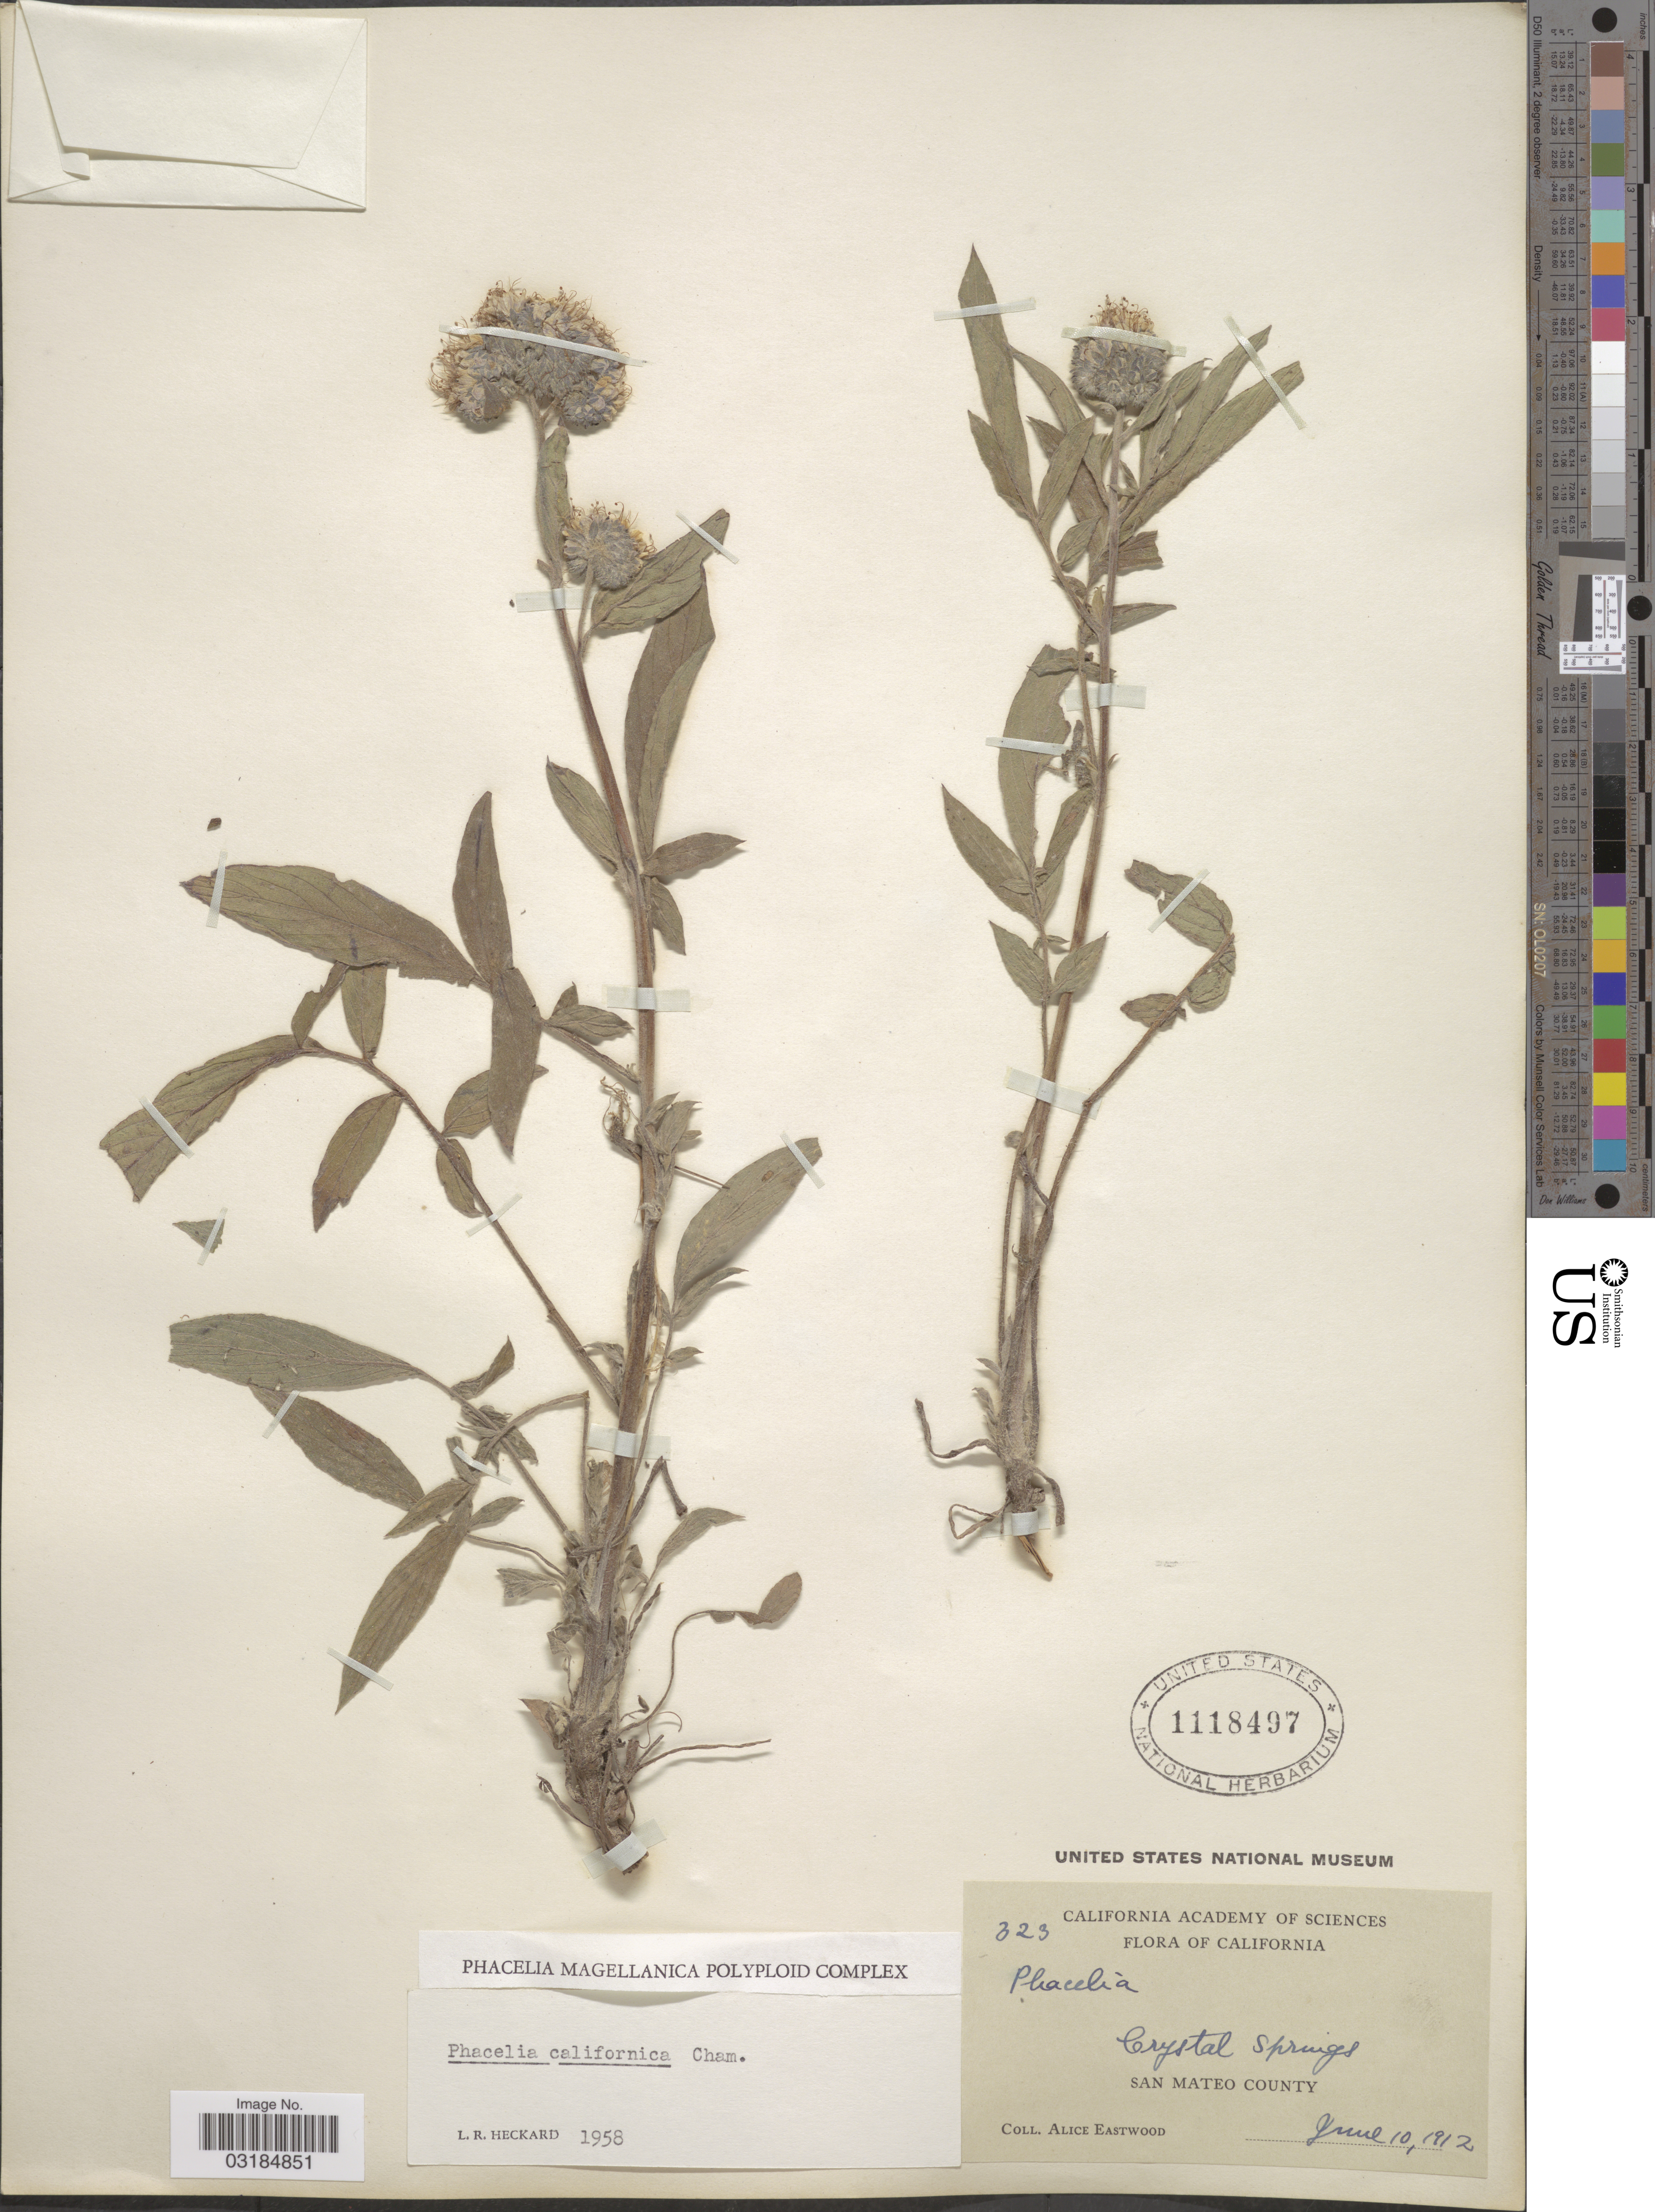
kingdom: Plantae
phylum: Tracheophyta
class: Magnoliopsida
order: Boraginales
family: Hydrophyllaceae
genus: Phacelia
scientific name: Phacelia californica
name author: Cham.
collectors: A. Eastwood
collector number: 323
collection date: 1912-06-10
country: United States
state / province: California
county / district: San Mateo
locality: Crystal Springs, San Mateo County.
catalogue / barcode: US 1118497